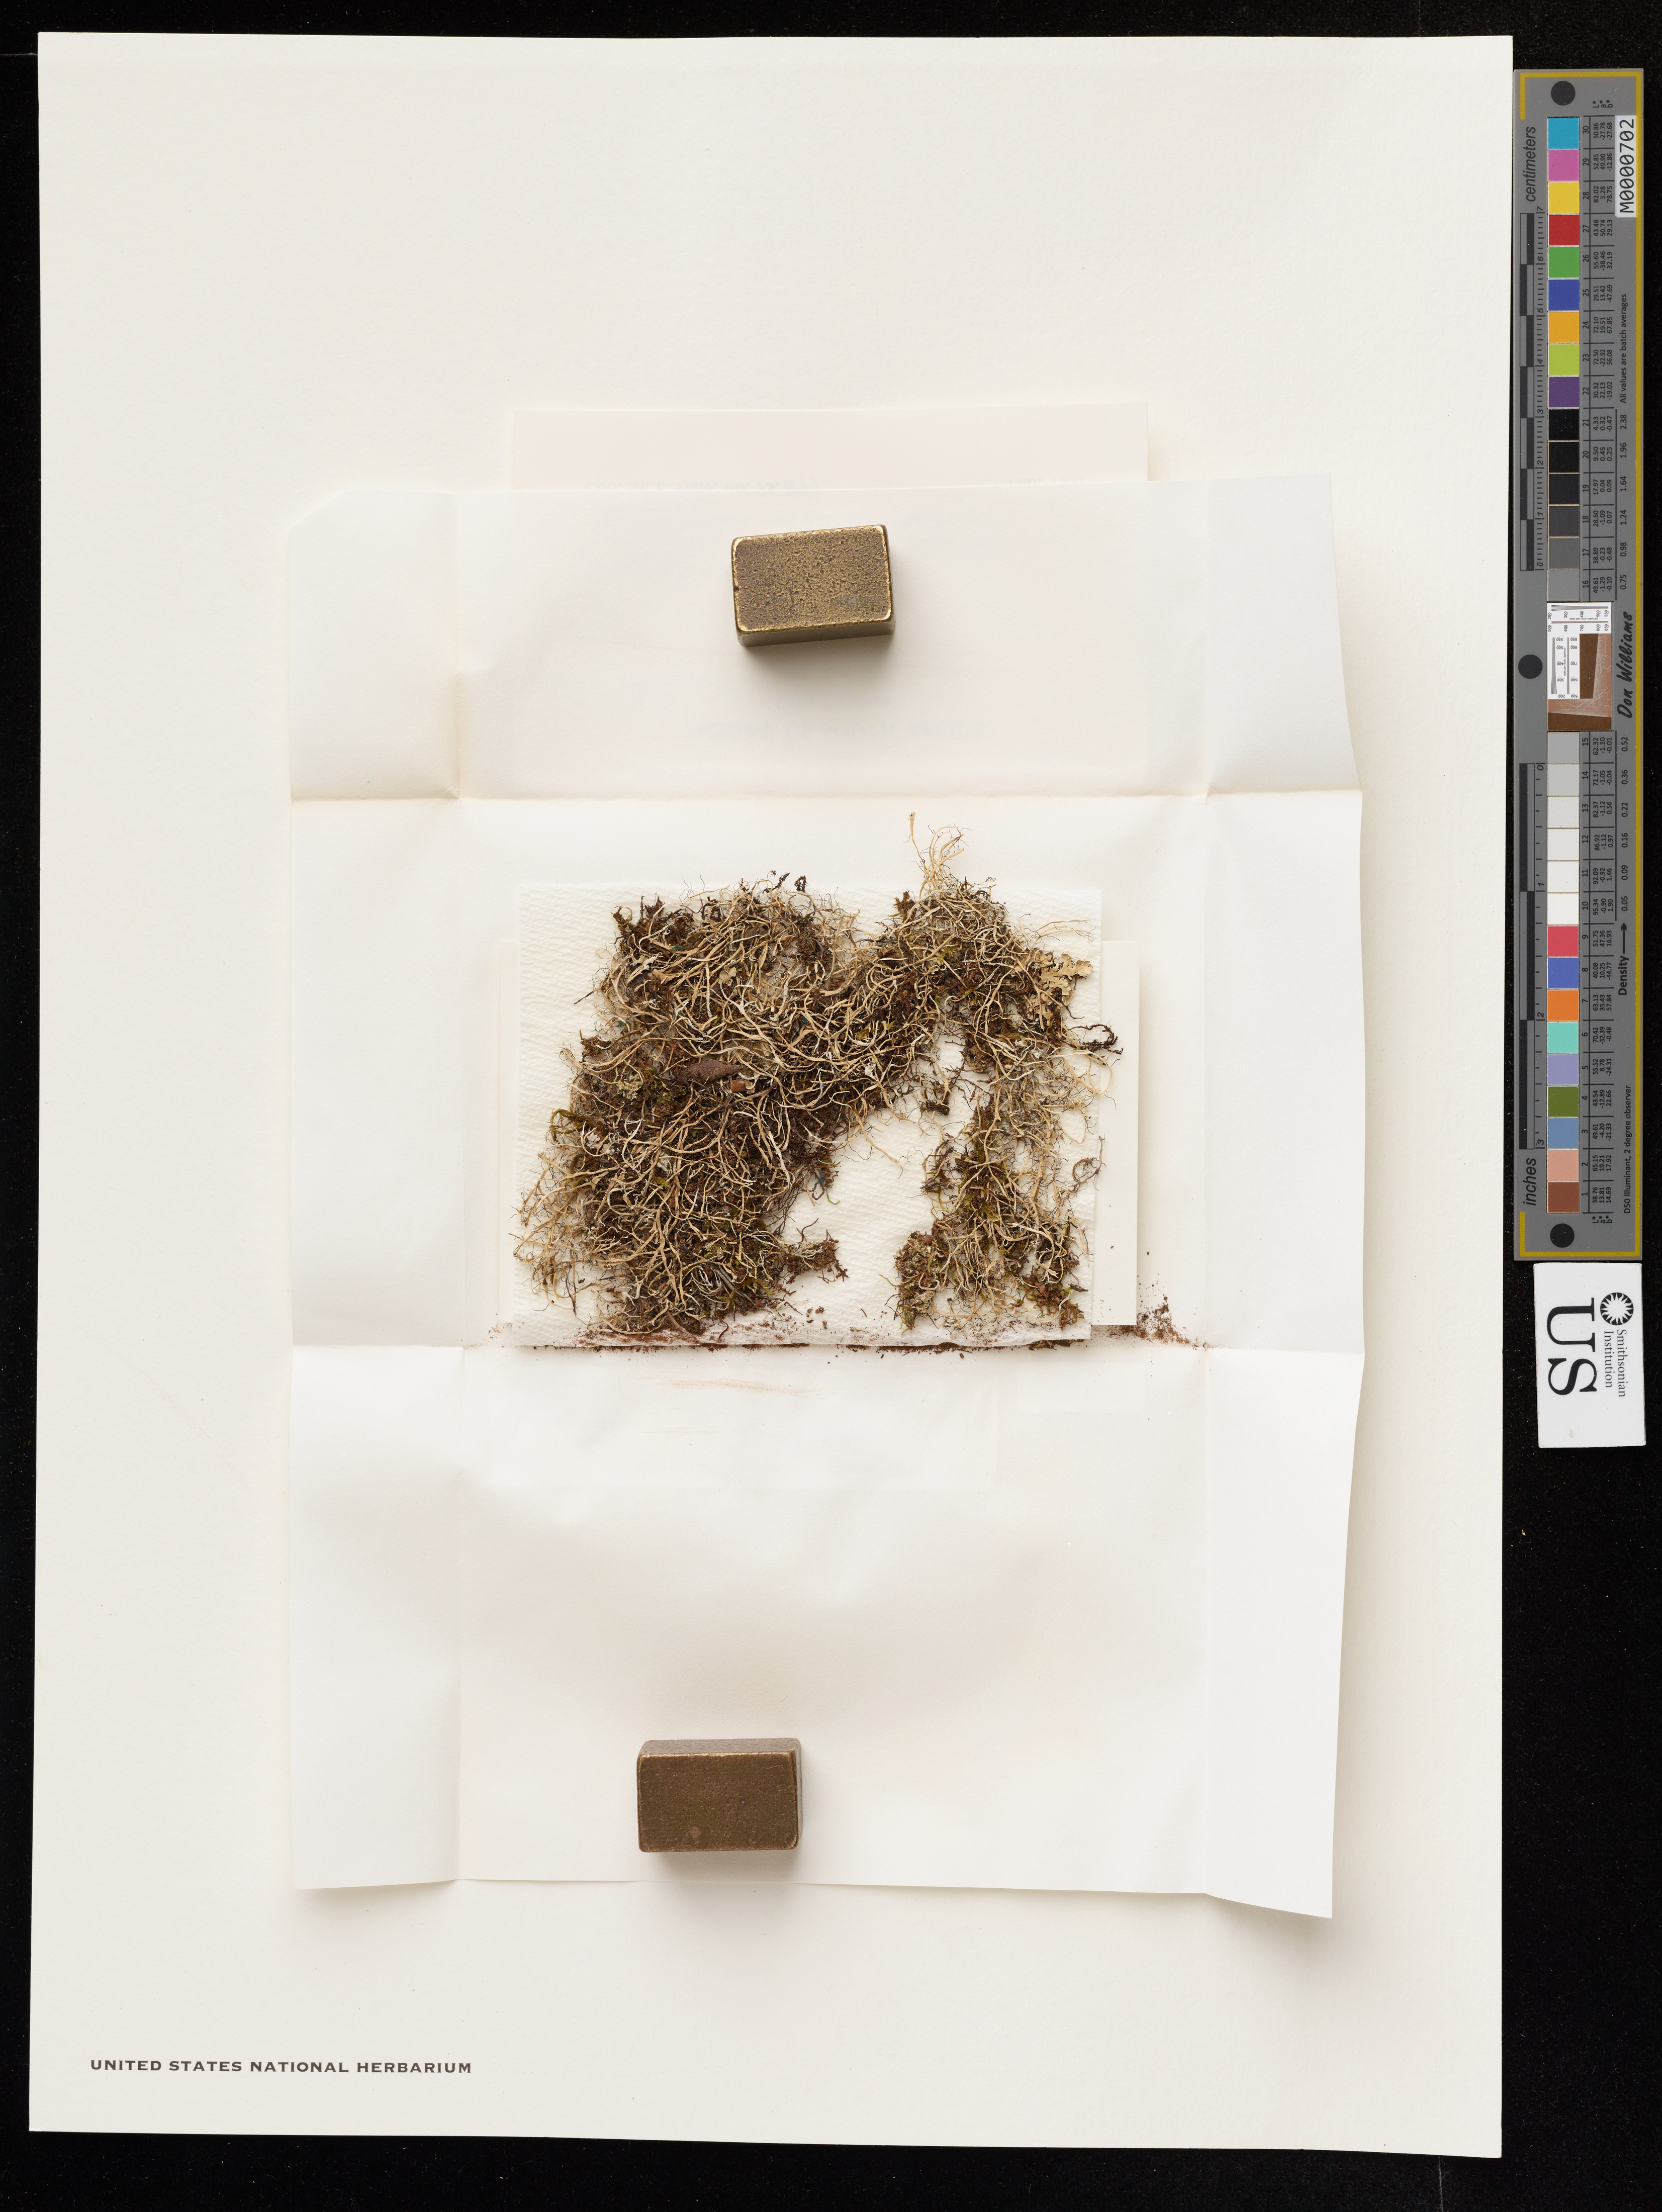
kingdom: Fungi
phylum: Ascomycota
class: Lecanoromycetes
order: Caliciales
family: Physciaceae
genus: Leucodermia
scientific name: Leucodermia boryi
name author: (Fée) Kalb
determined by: Medeiros, Ian D., Peter Buck Postdoctoral Fellow (US), Smithsonian Institution - National Museum of Natural History (UNITED STATES)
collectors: M. Hale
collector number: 73847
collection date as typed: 07 Feb 1986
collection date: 1986-02-07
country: South Africa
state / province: Eastern Cape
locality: Area overlooking balley of desolation, karoo nat. res., near graaf-reinet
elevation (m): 1350